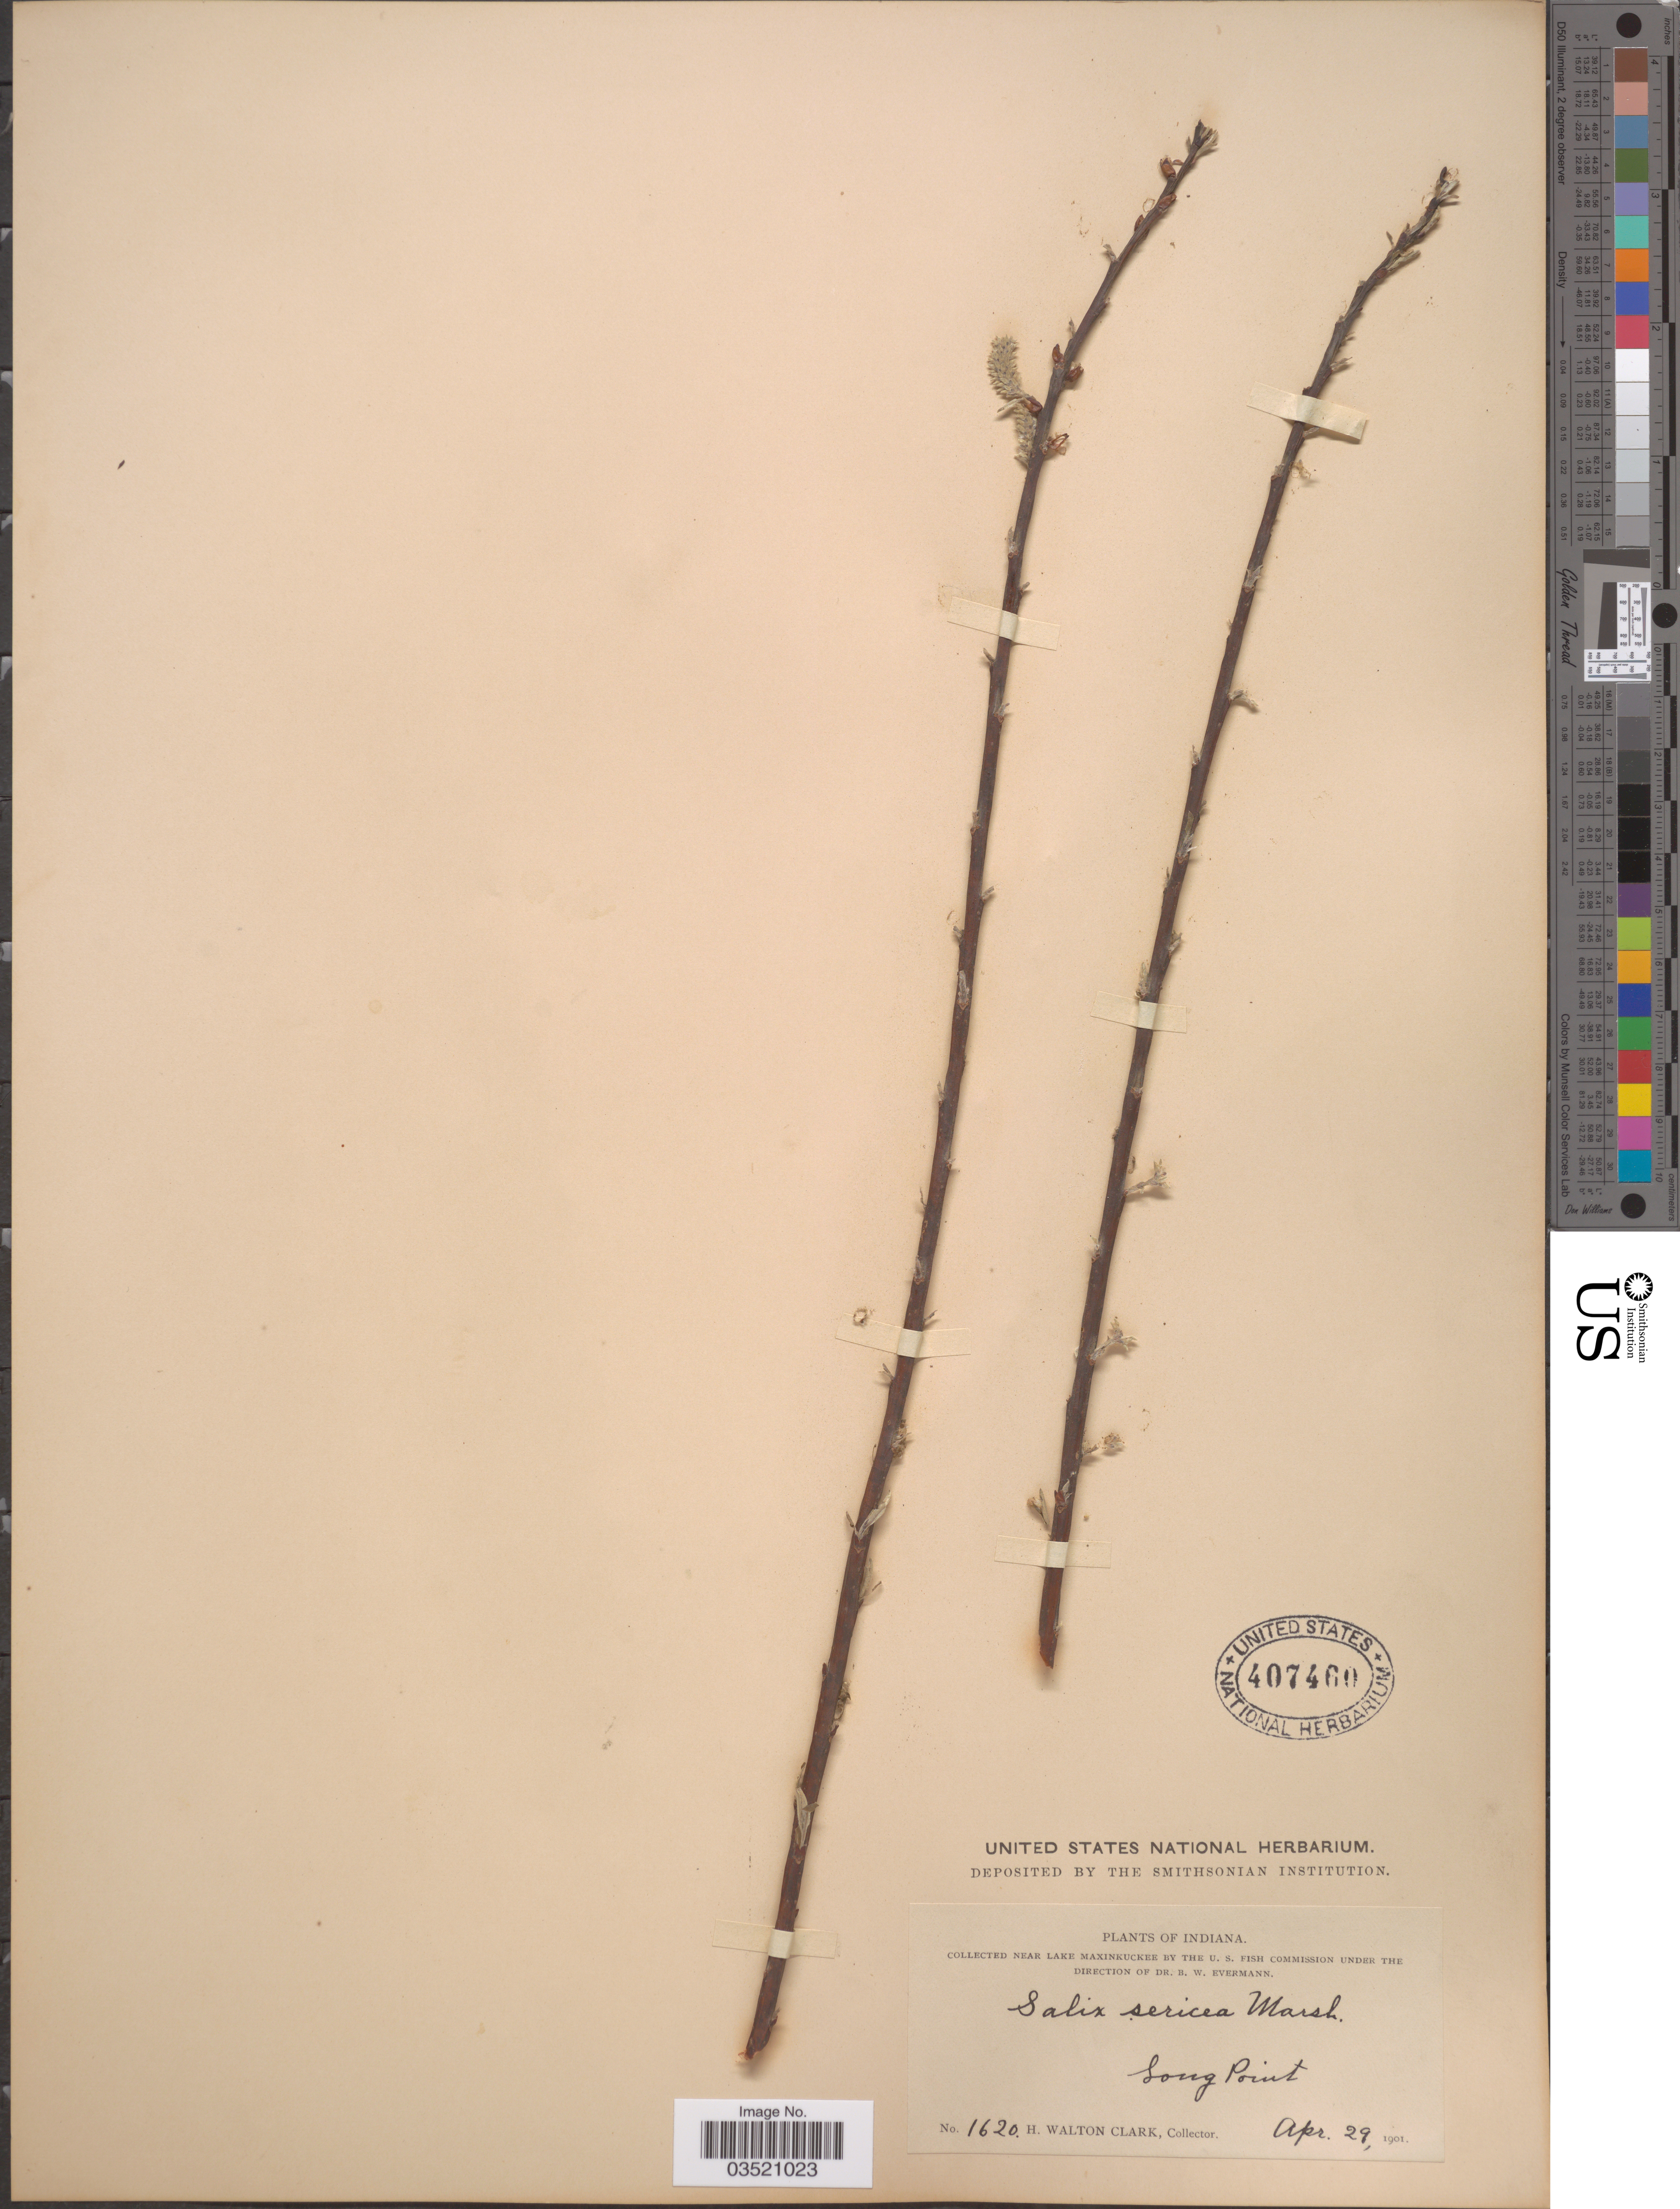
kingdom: Plantae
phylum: Tracheophyta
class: Magnoliopsida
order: Malpighiales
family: Salicaceae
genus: Salix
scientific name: Salix sericea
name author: Marshall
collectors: H. W. Clark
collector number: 1620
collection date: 1901-04-29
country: United States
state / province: Indiana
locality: Near Lake Maxinkuckee. Long Point.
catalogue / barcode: US 407460